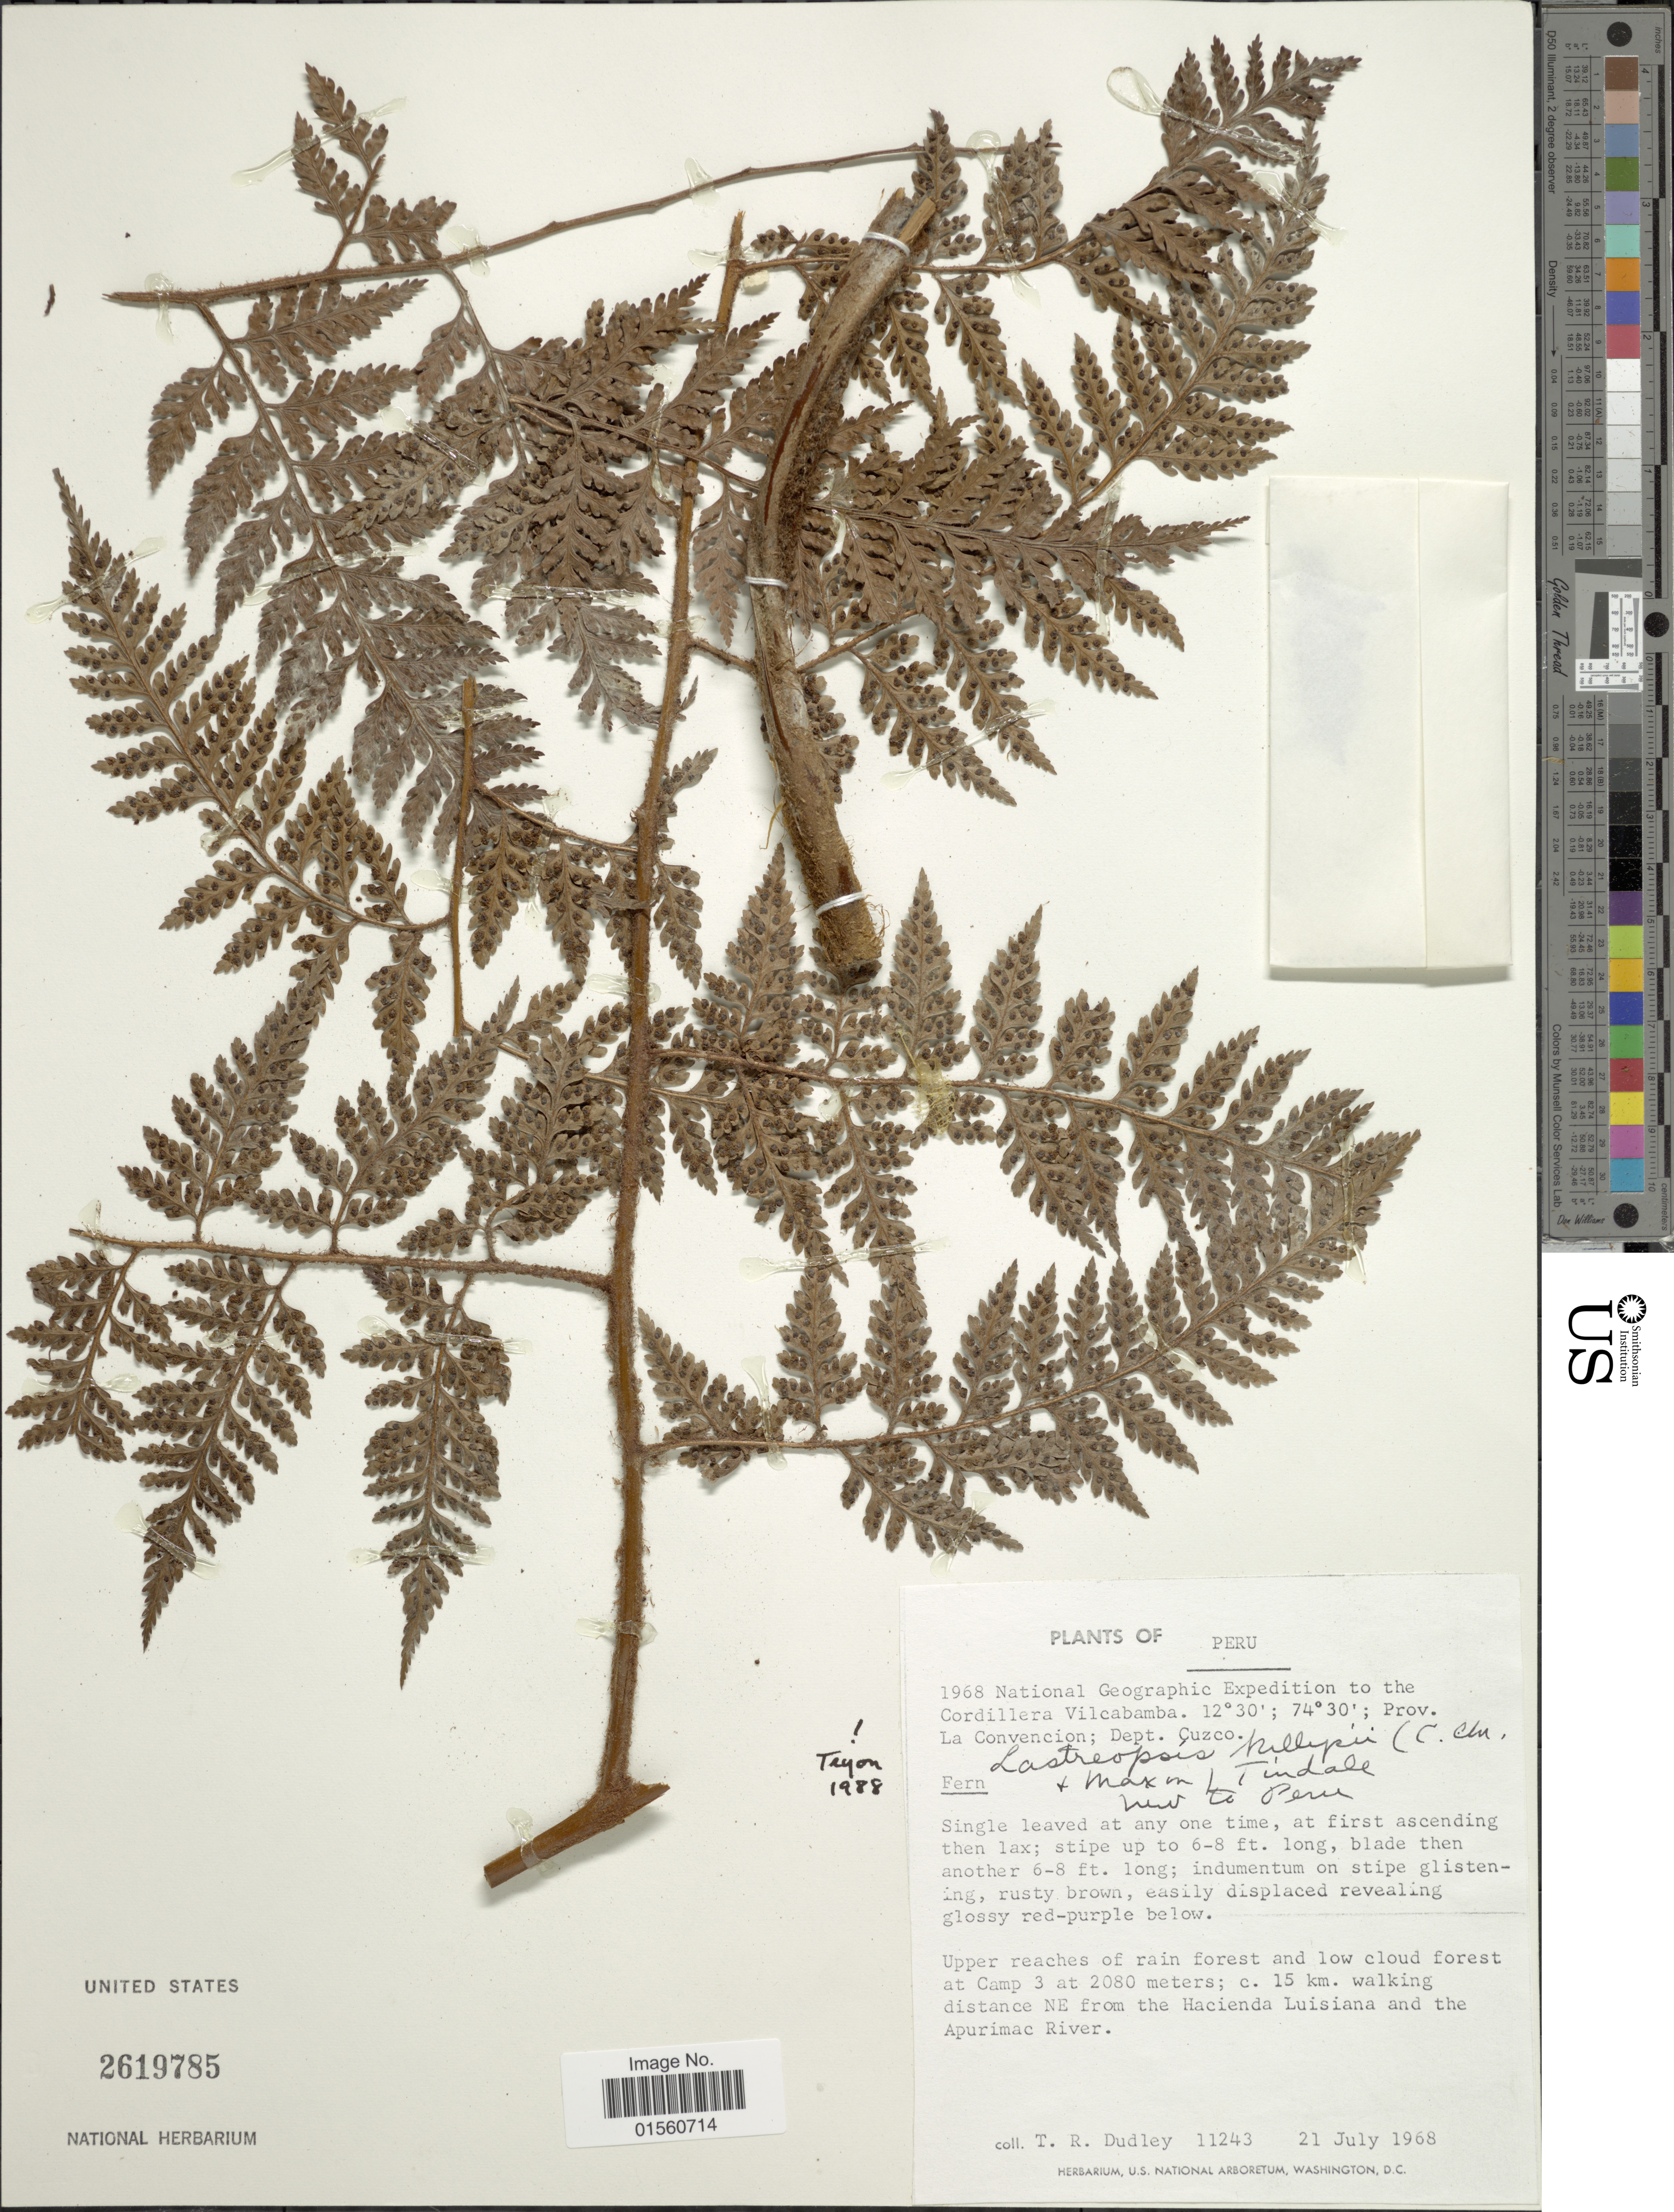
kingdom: Plantae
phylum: Tracheophyta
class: Polypodiopsida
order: Polypodiales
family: Dryopteridaceae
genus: Lastreopsis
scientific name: Lastreopsis killipii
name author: (C. Chr. & Maxon) Tindale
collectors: T. R. Dudley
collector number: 11243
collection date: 1968-07-21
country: Peru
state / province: Cusco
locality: Cordillera Vilcabamba, prov. La Convencion; Dept. Cuzco, c. 15 km. walking distance NE from the Hacienda Luisiana and the Apurimac River, low cloud forest at Camp3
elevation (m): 2080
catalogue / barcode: US 2619785